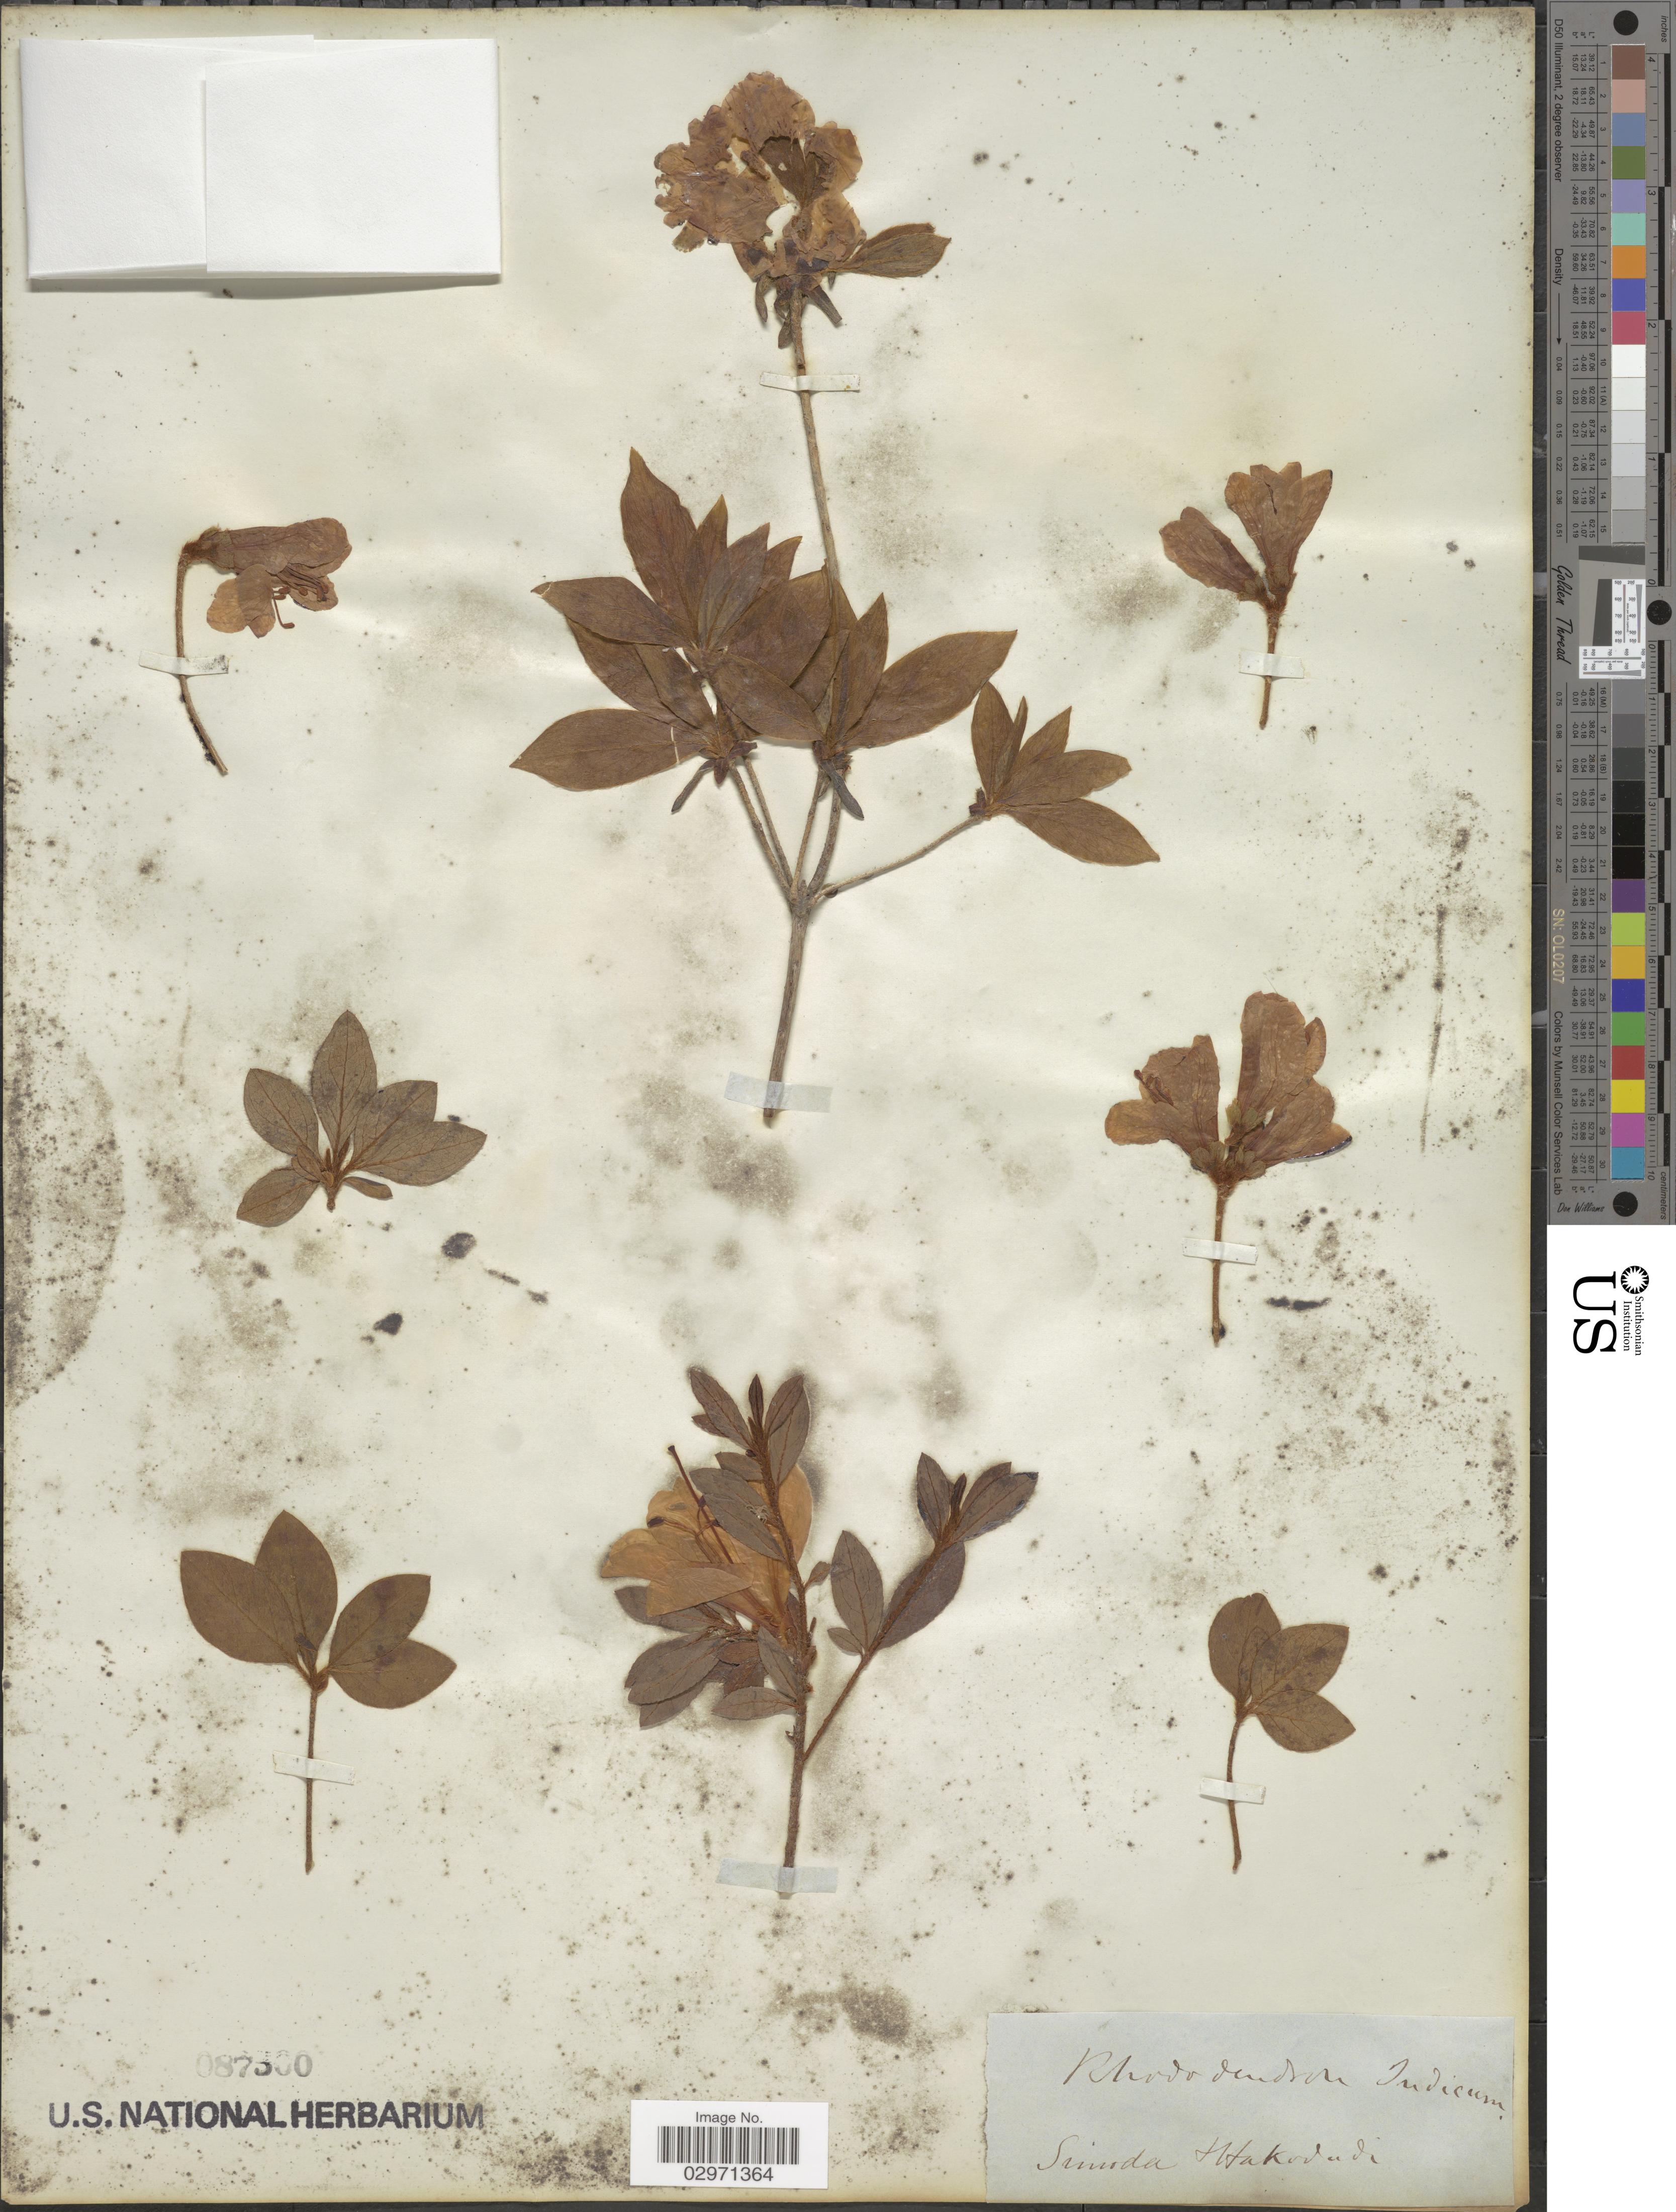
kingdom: Plantae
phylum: Tracheophyta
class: Magnoliopsida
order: Ericales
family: Ericaceae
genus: Rhododendron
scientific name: Rhododendron indicum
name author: (L.) Sweet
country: Japan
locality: Simida, Hakodadi.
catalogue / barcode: US 87500